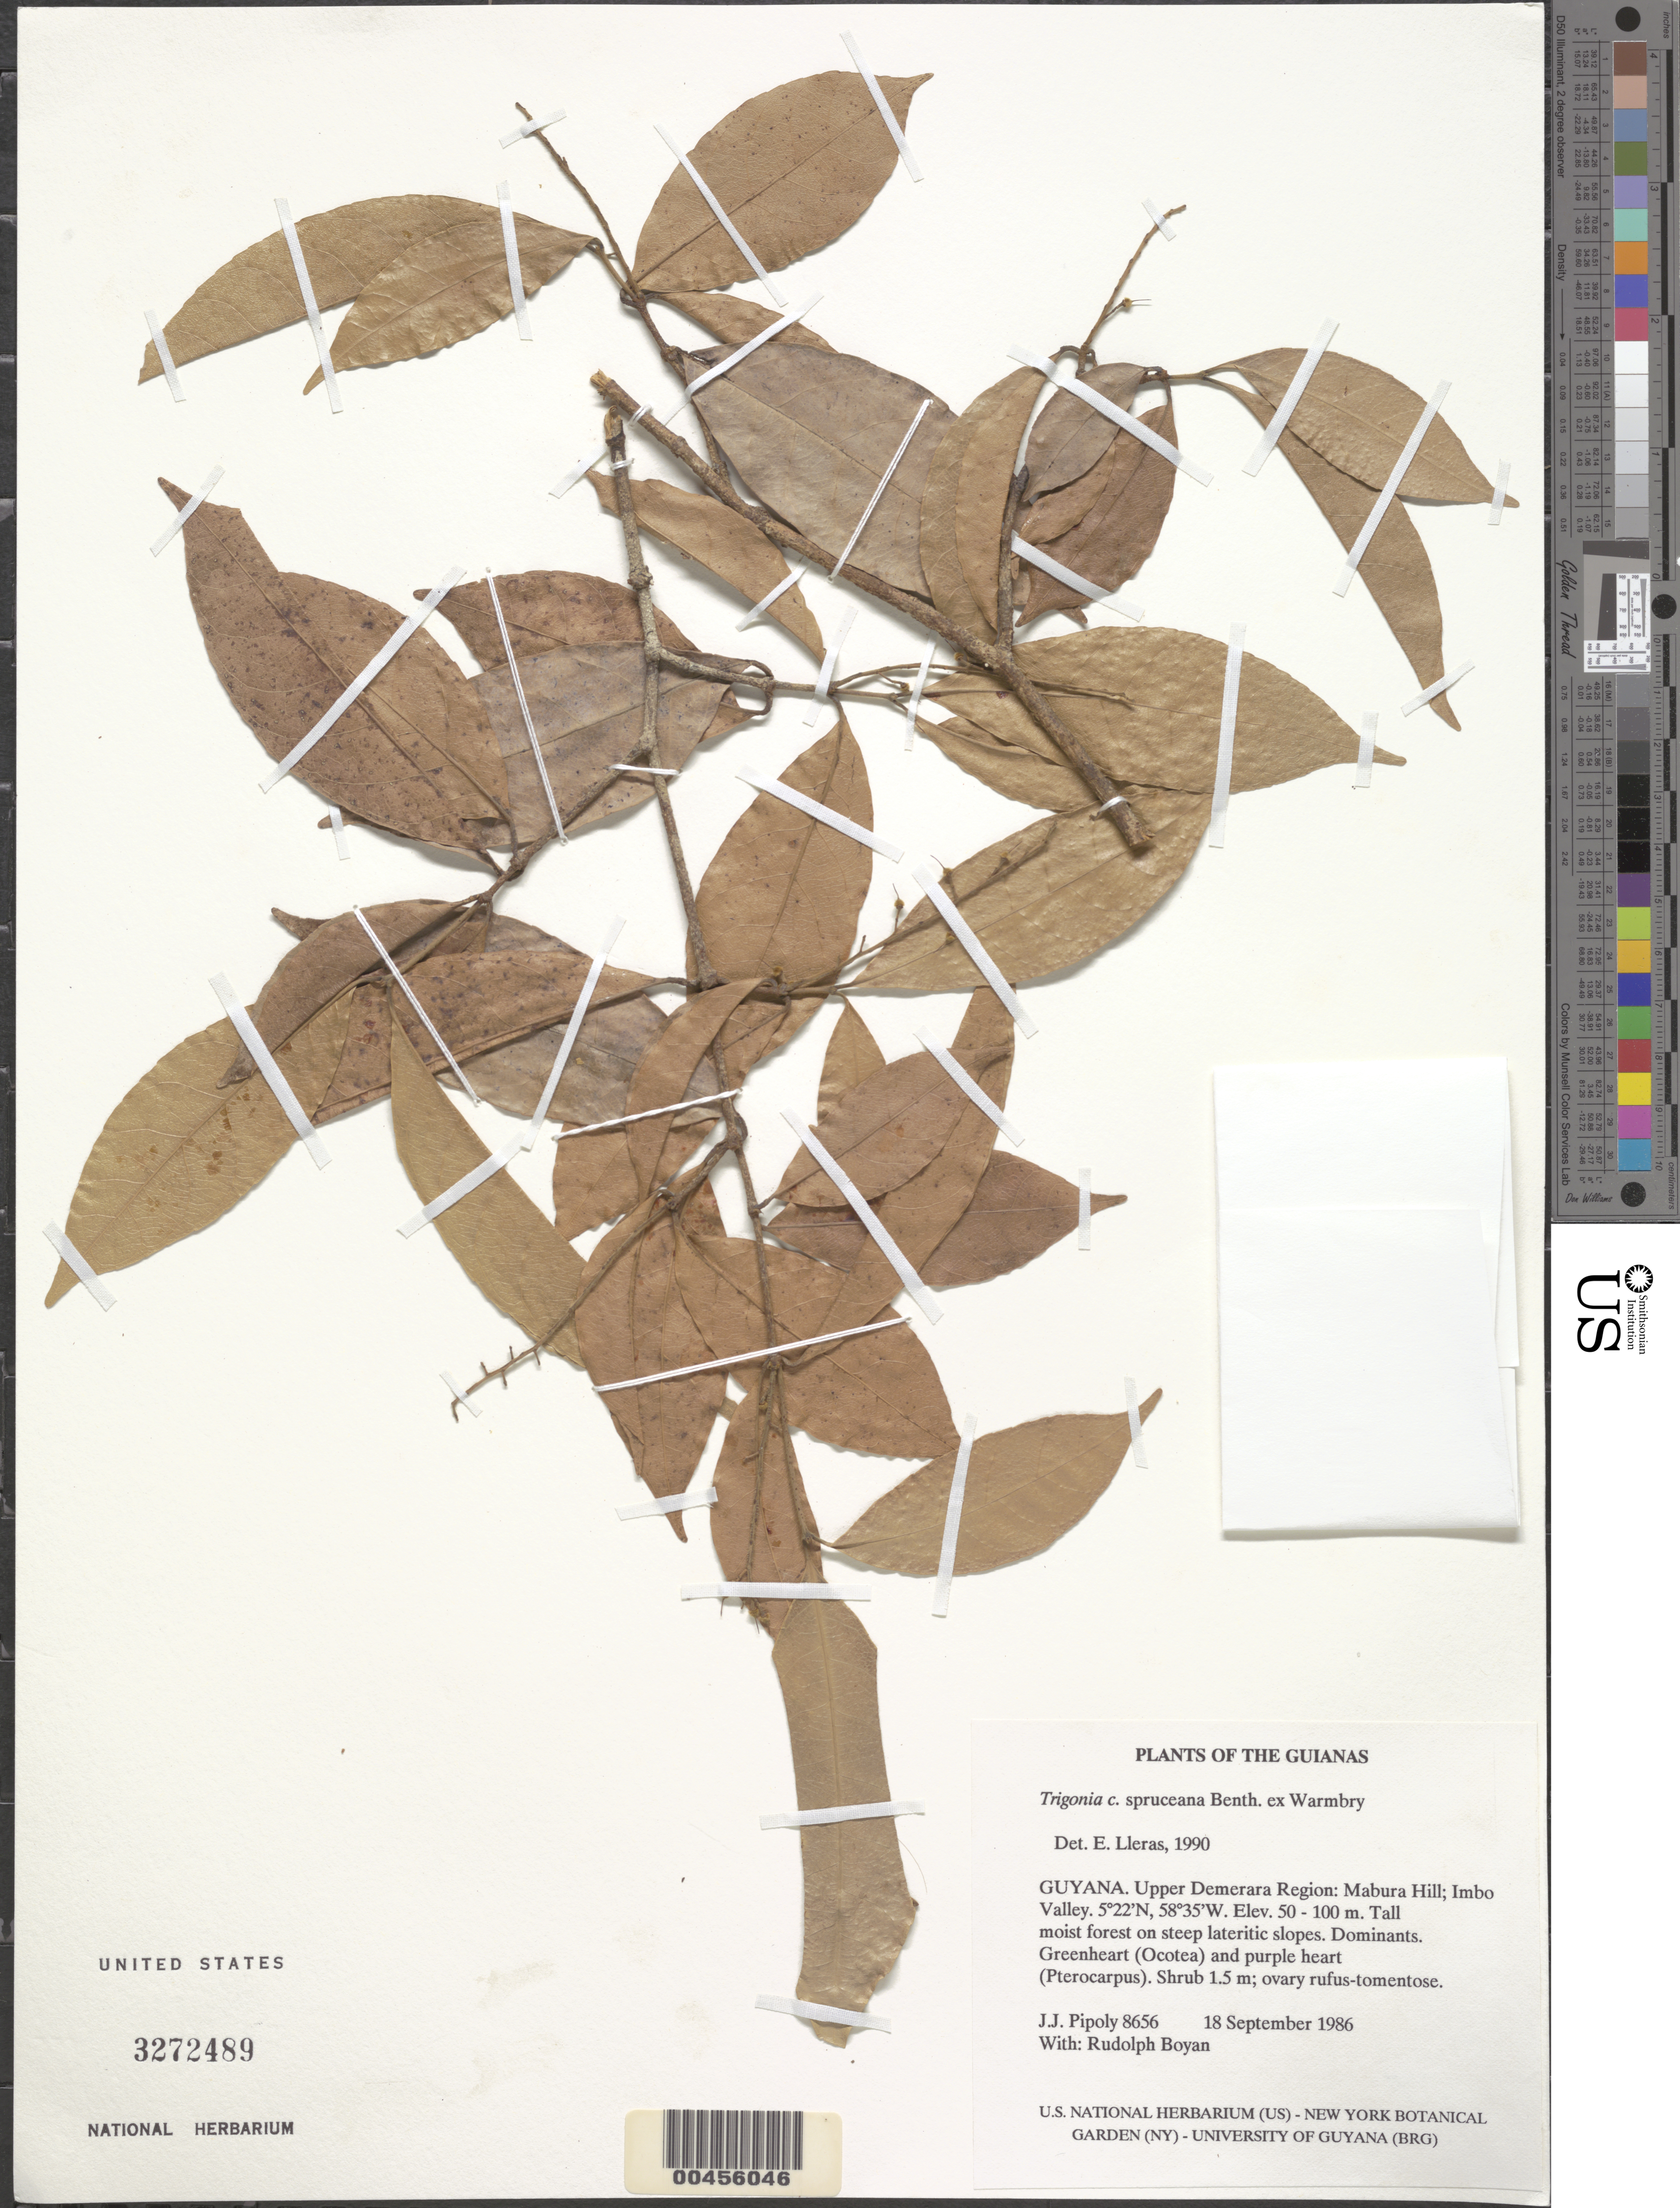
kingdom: Plantae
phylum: Tracheophyta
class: Magnoliopsida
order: Malpighiales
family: Trigoniaceae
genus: Trigonia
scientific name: Trigonia spruceana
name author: Benth. ex Warm.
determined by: Lleras, E.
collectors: J. J. Pipoly & R. Boyan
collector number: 8656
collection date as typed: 18 September 1986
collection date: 1986-09-18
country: Guyana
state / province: U. Demerara-Berbice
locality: Mabura Hill; Imbo Valley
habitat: Tall moist forest on steep lateritic slopes. Dominants. Greenheart (Ocotea) and purple heart (Pterocarpus)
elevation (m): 50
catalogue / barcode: US 3272489